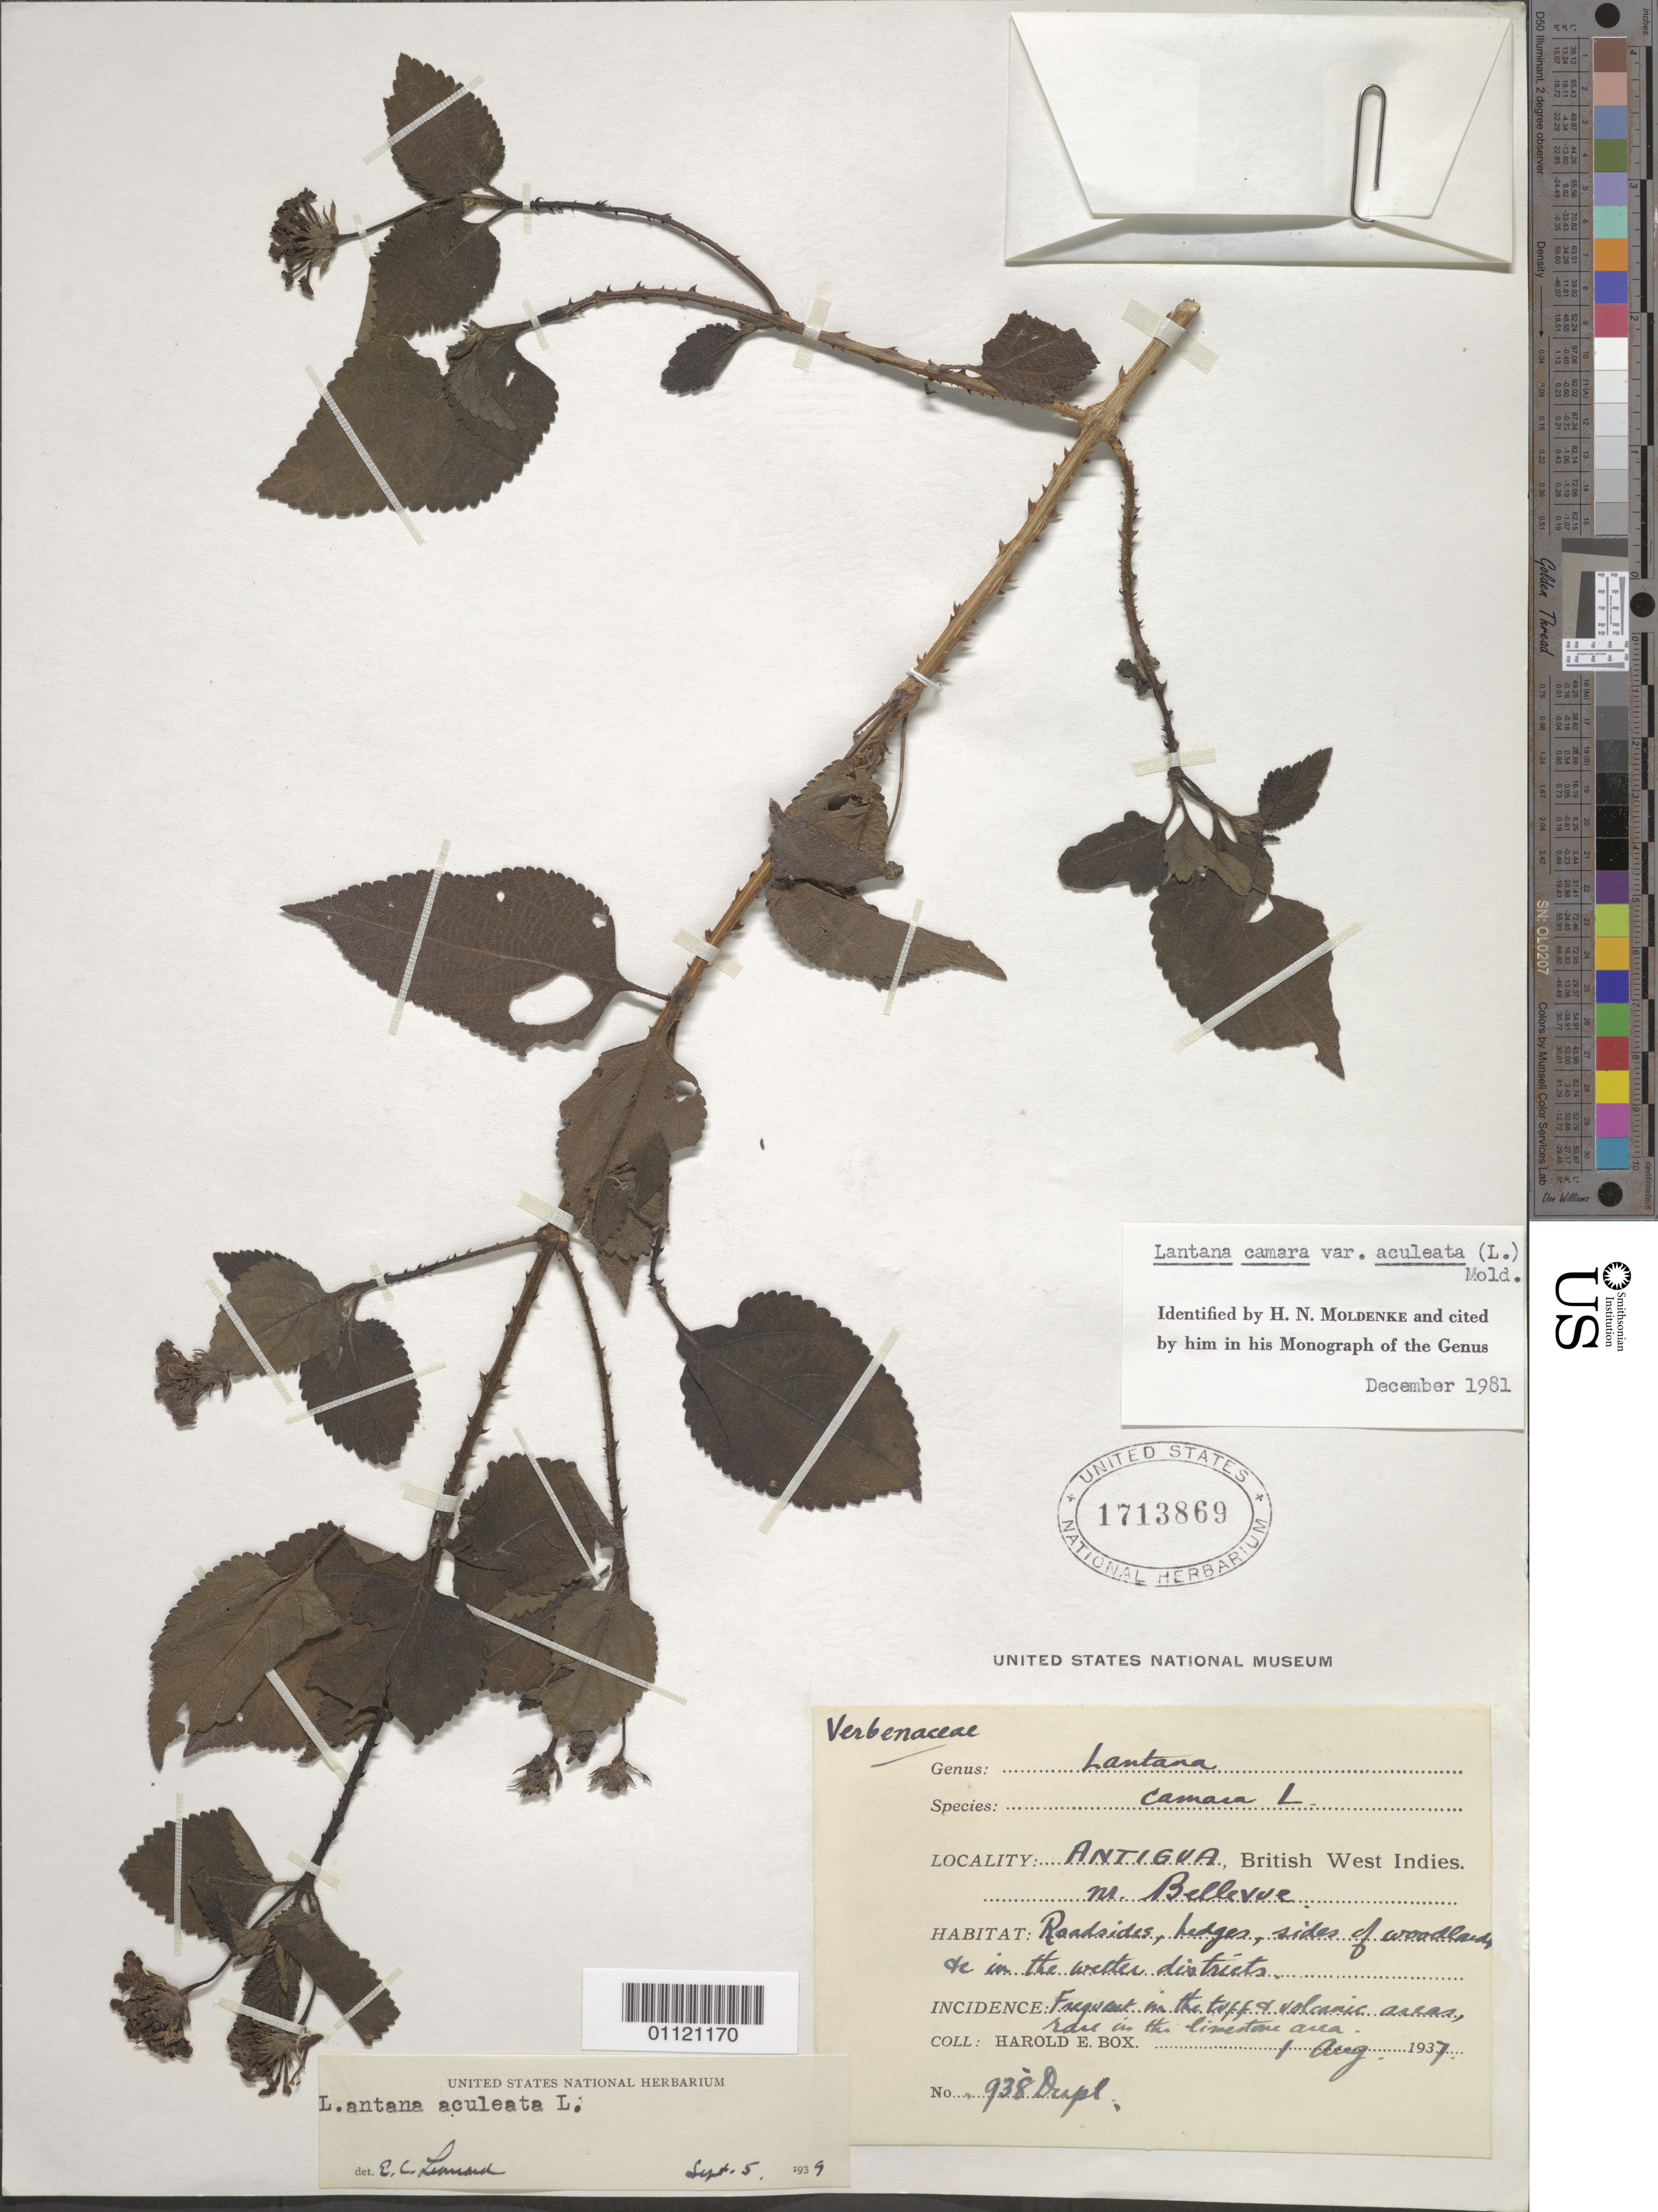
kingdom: Plantae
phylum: Tracheophyta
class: Magnoliopsida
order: Lamiales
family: Verbenaceae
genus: Lantana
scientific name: Lantana camara var. aculeata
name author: (L.) Moldenke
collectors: H. E. Box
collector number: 938 Dupl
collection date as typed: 01 Aug 1937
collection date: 1937-08-01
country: Antigua and Barbuda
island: Antigua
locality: Near Bellevue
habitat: habitat: roadsides, hedges, sides of woolands, and in the wetter districts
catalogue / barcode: US 1713869